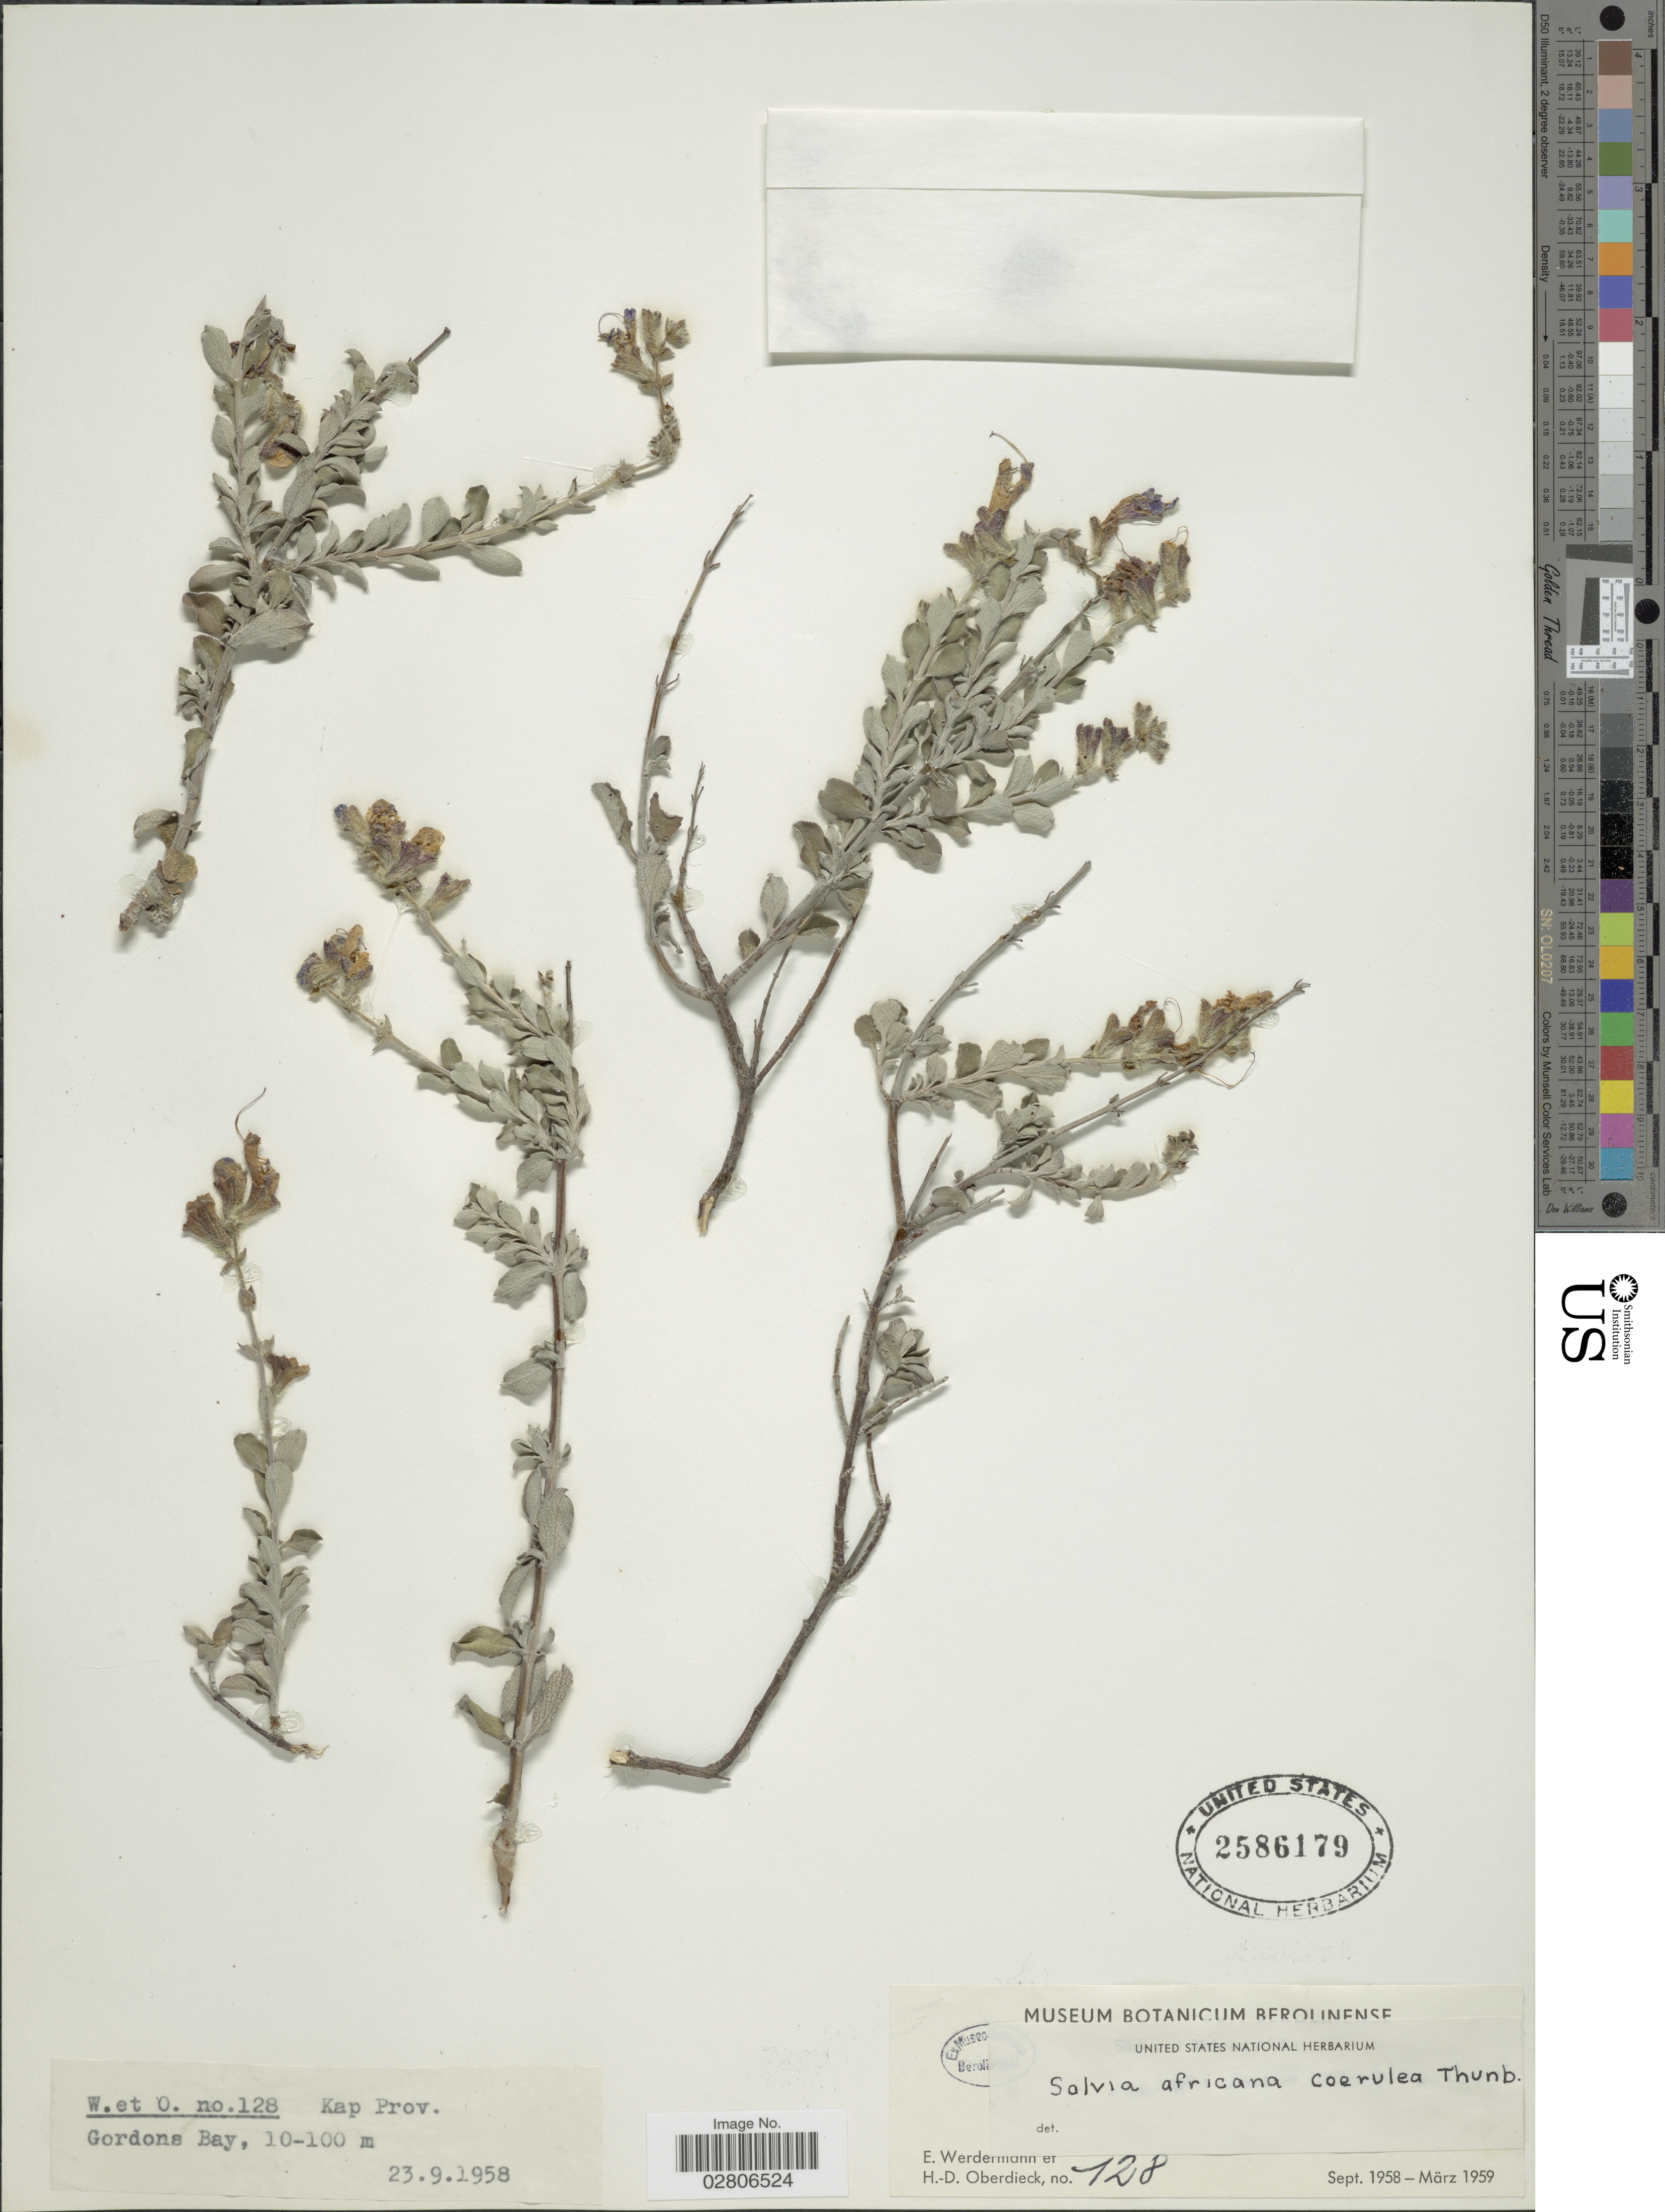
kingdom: Plantae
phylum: Tracheophyta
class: Magnoliopsida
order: Lamiales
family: Lamiaceae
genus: Salvia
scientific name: Salvia africana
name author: L.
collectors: E. Werdermann & H. Oberdieck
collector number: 128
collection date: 1958-09-23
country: South Africa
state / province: Western Cape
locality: Kap Prov., Gordons Bay.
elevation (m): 10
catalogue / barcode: US 2586179